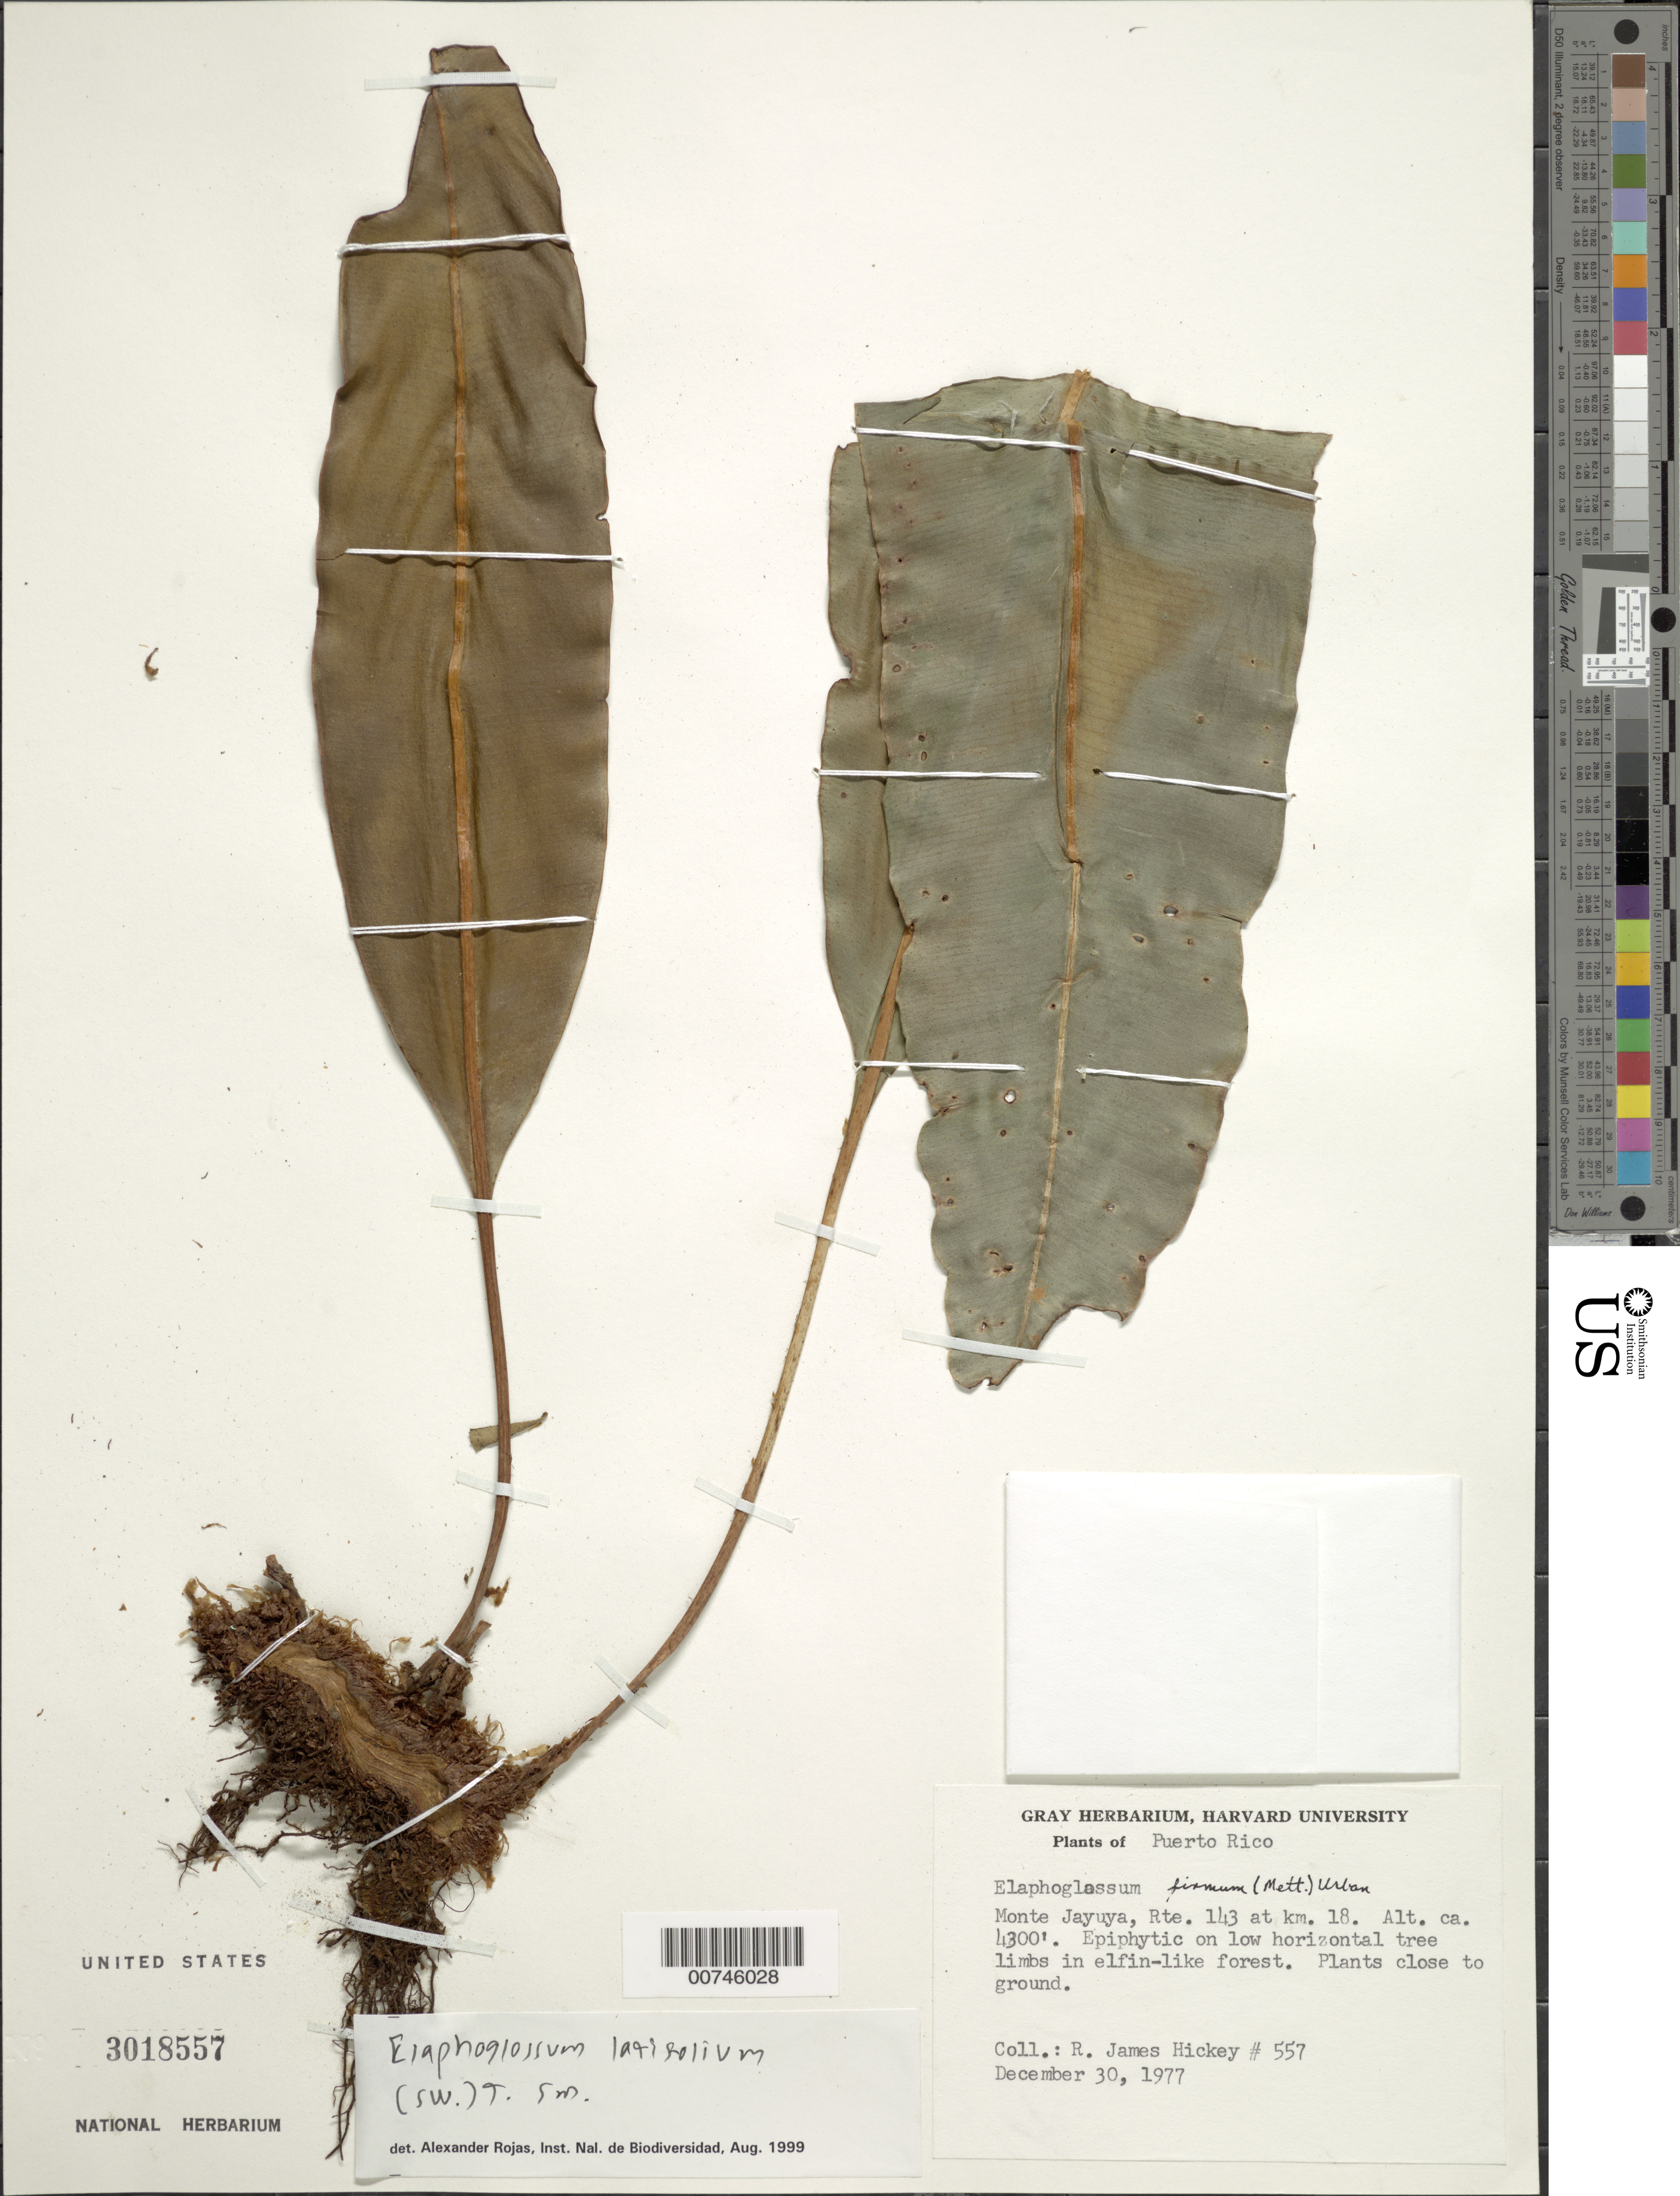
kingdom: Plantae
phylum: Tracheophyta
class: Polypodiopsida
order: Polypodiales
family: Dryopteridaceae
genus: Elaphoglossum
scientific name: Elaphoglossum firmum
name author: (Mett.) Urb.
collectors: R. J. Hickey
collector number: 557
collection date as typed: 30 Dec 1977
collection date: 1977-12-30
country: Puerto Rico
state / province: Jayuya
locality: Monte Jayuya, Rte. 143 at km 18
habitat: Epiphytic on low horizontal tree limbs in elfin-like forest. Plants close to ground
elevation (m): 1311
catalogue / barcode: US 3018557